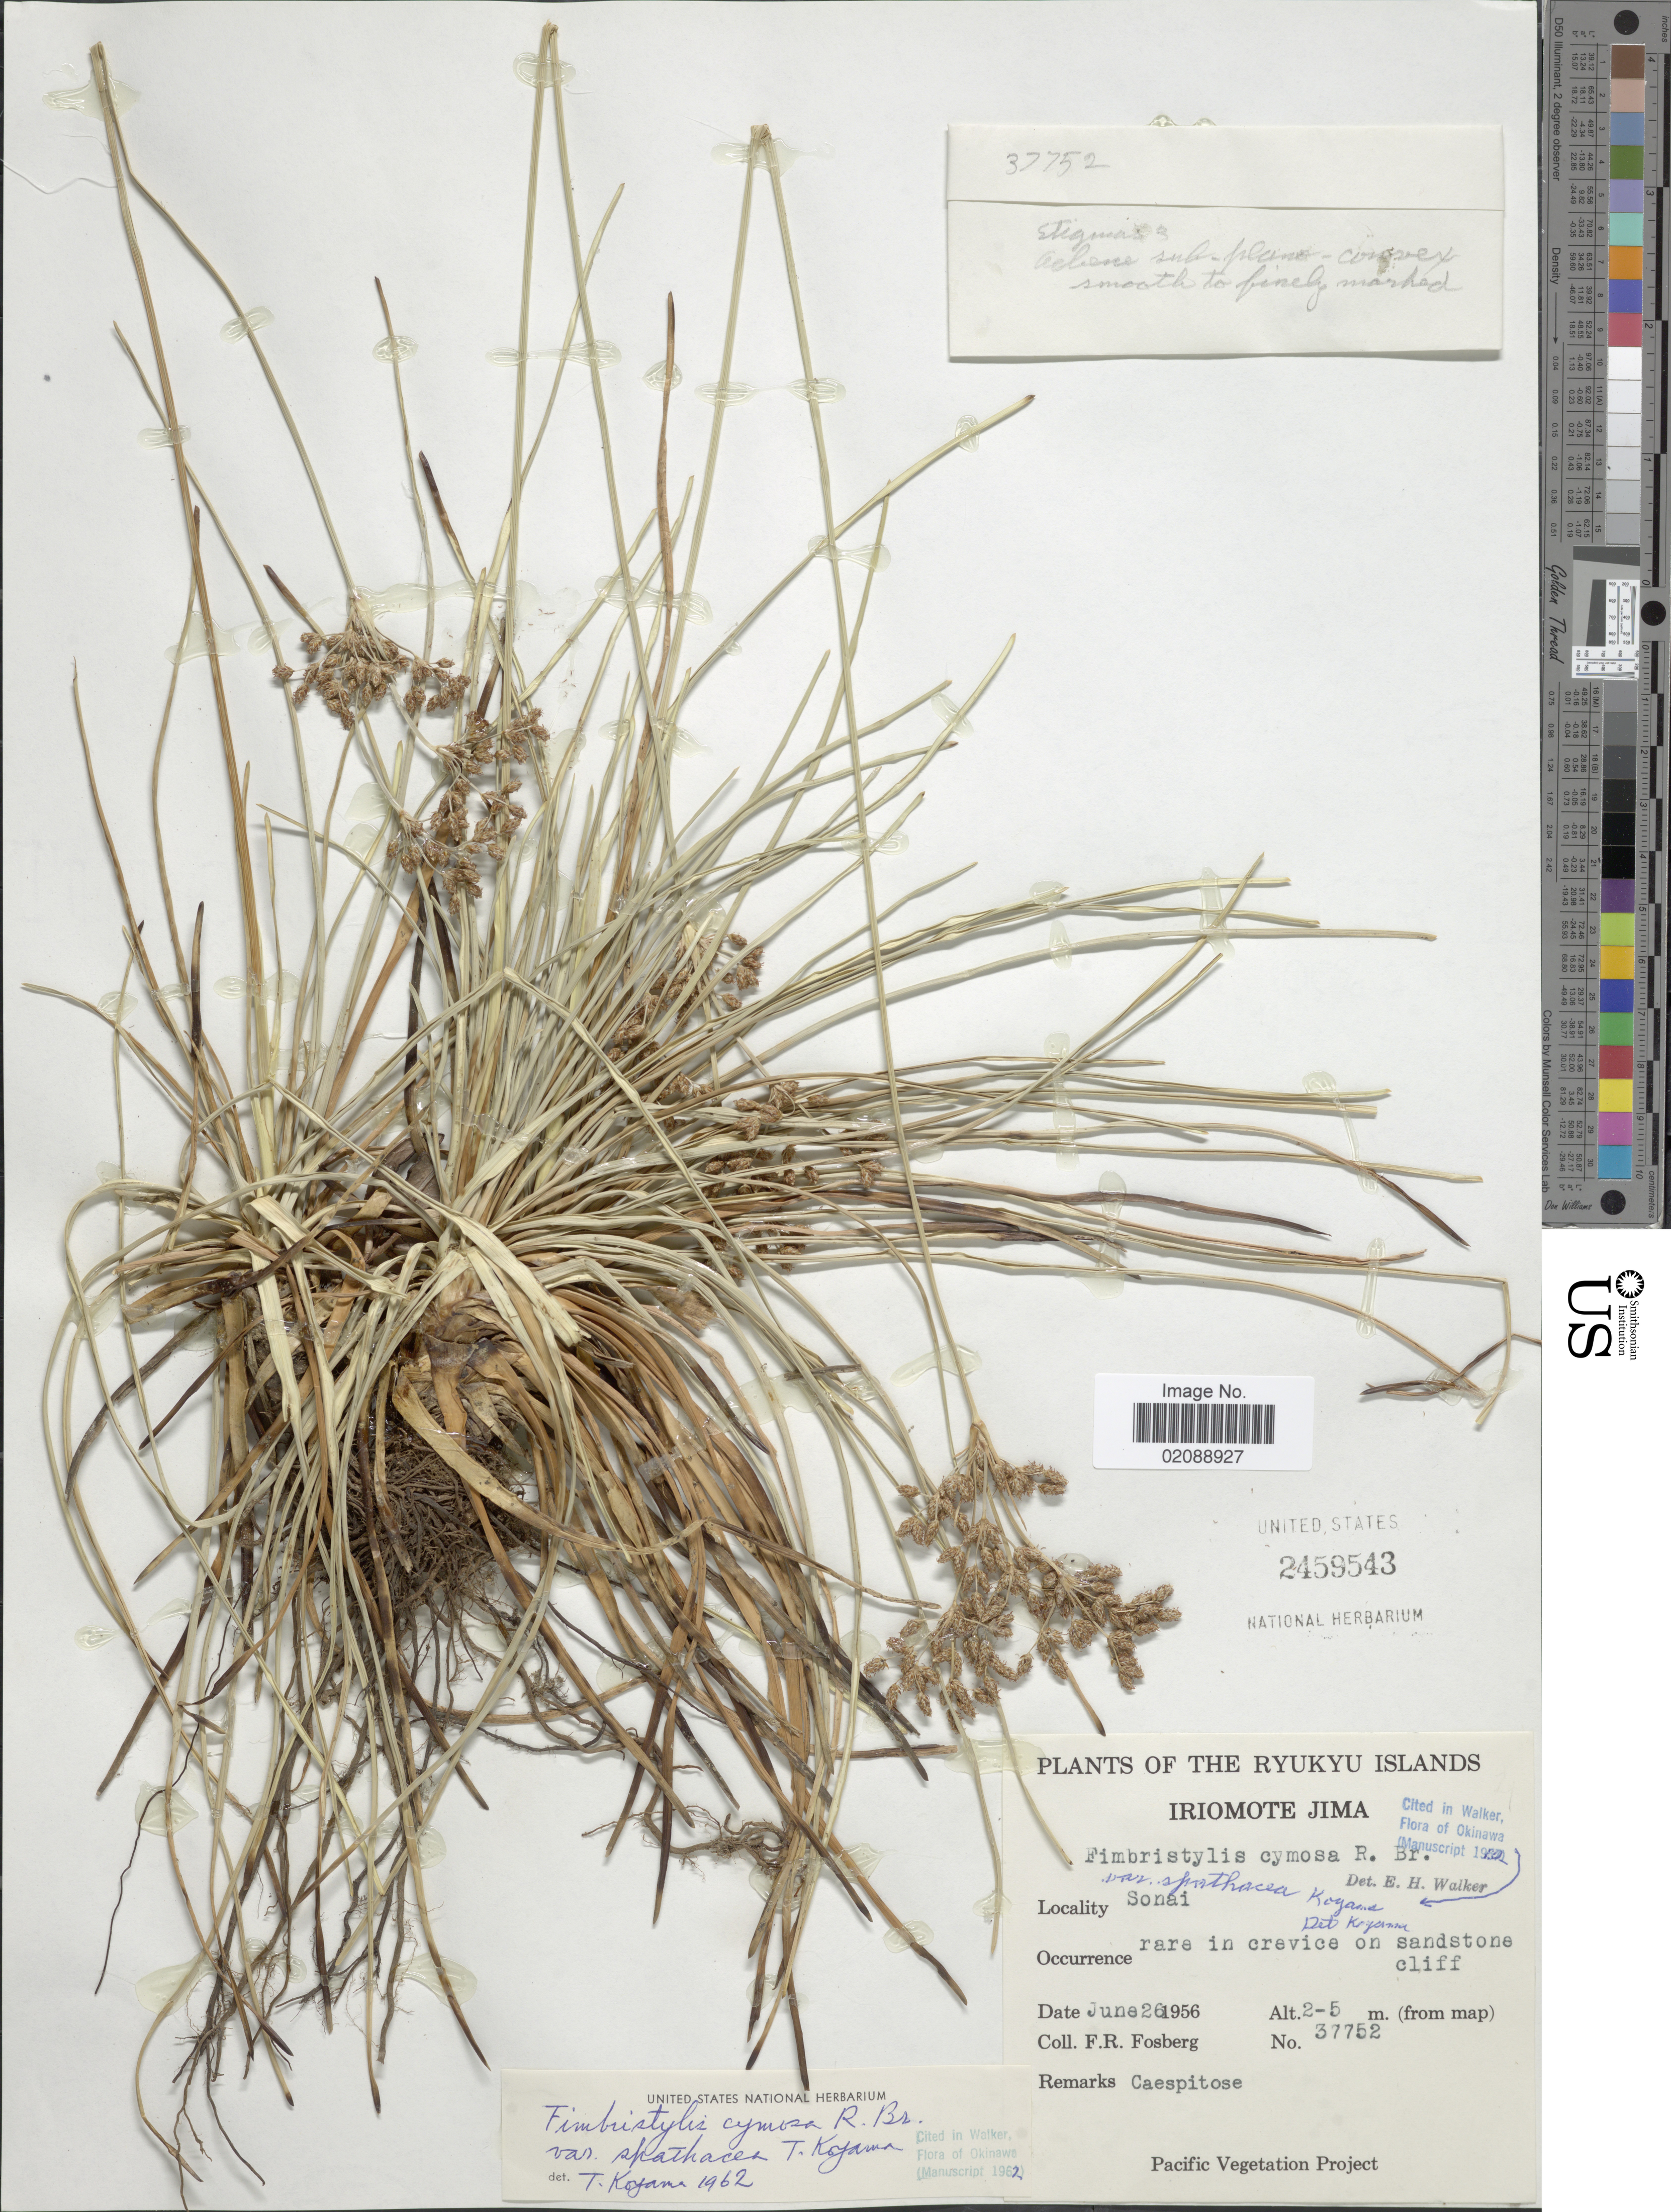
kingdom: Plantae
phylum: Tracheophyta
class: Liliopsida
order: Poales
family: Cyperaceae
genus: Fimbristylis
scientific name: Fimbristylis cymosa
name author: R. Br.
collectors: F. R. Fosberg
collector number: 37752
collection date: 1956-06-26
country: Japan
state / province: Okinawa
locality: The Ryukyu Islands, Iriomote Jima, Sonai.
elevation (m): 2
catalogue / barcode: US 2459543